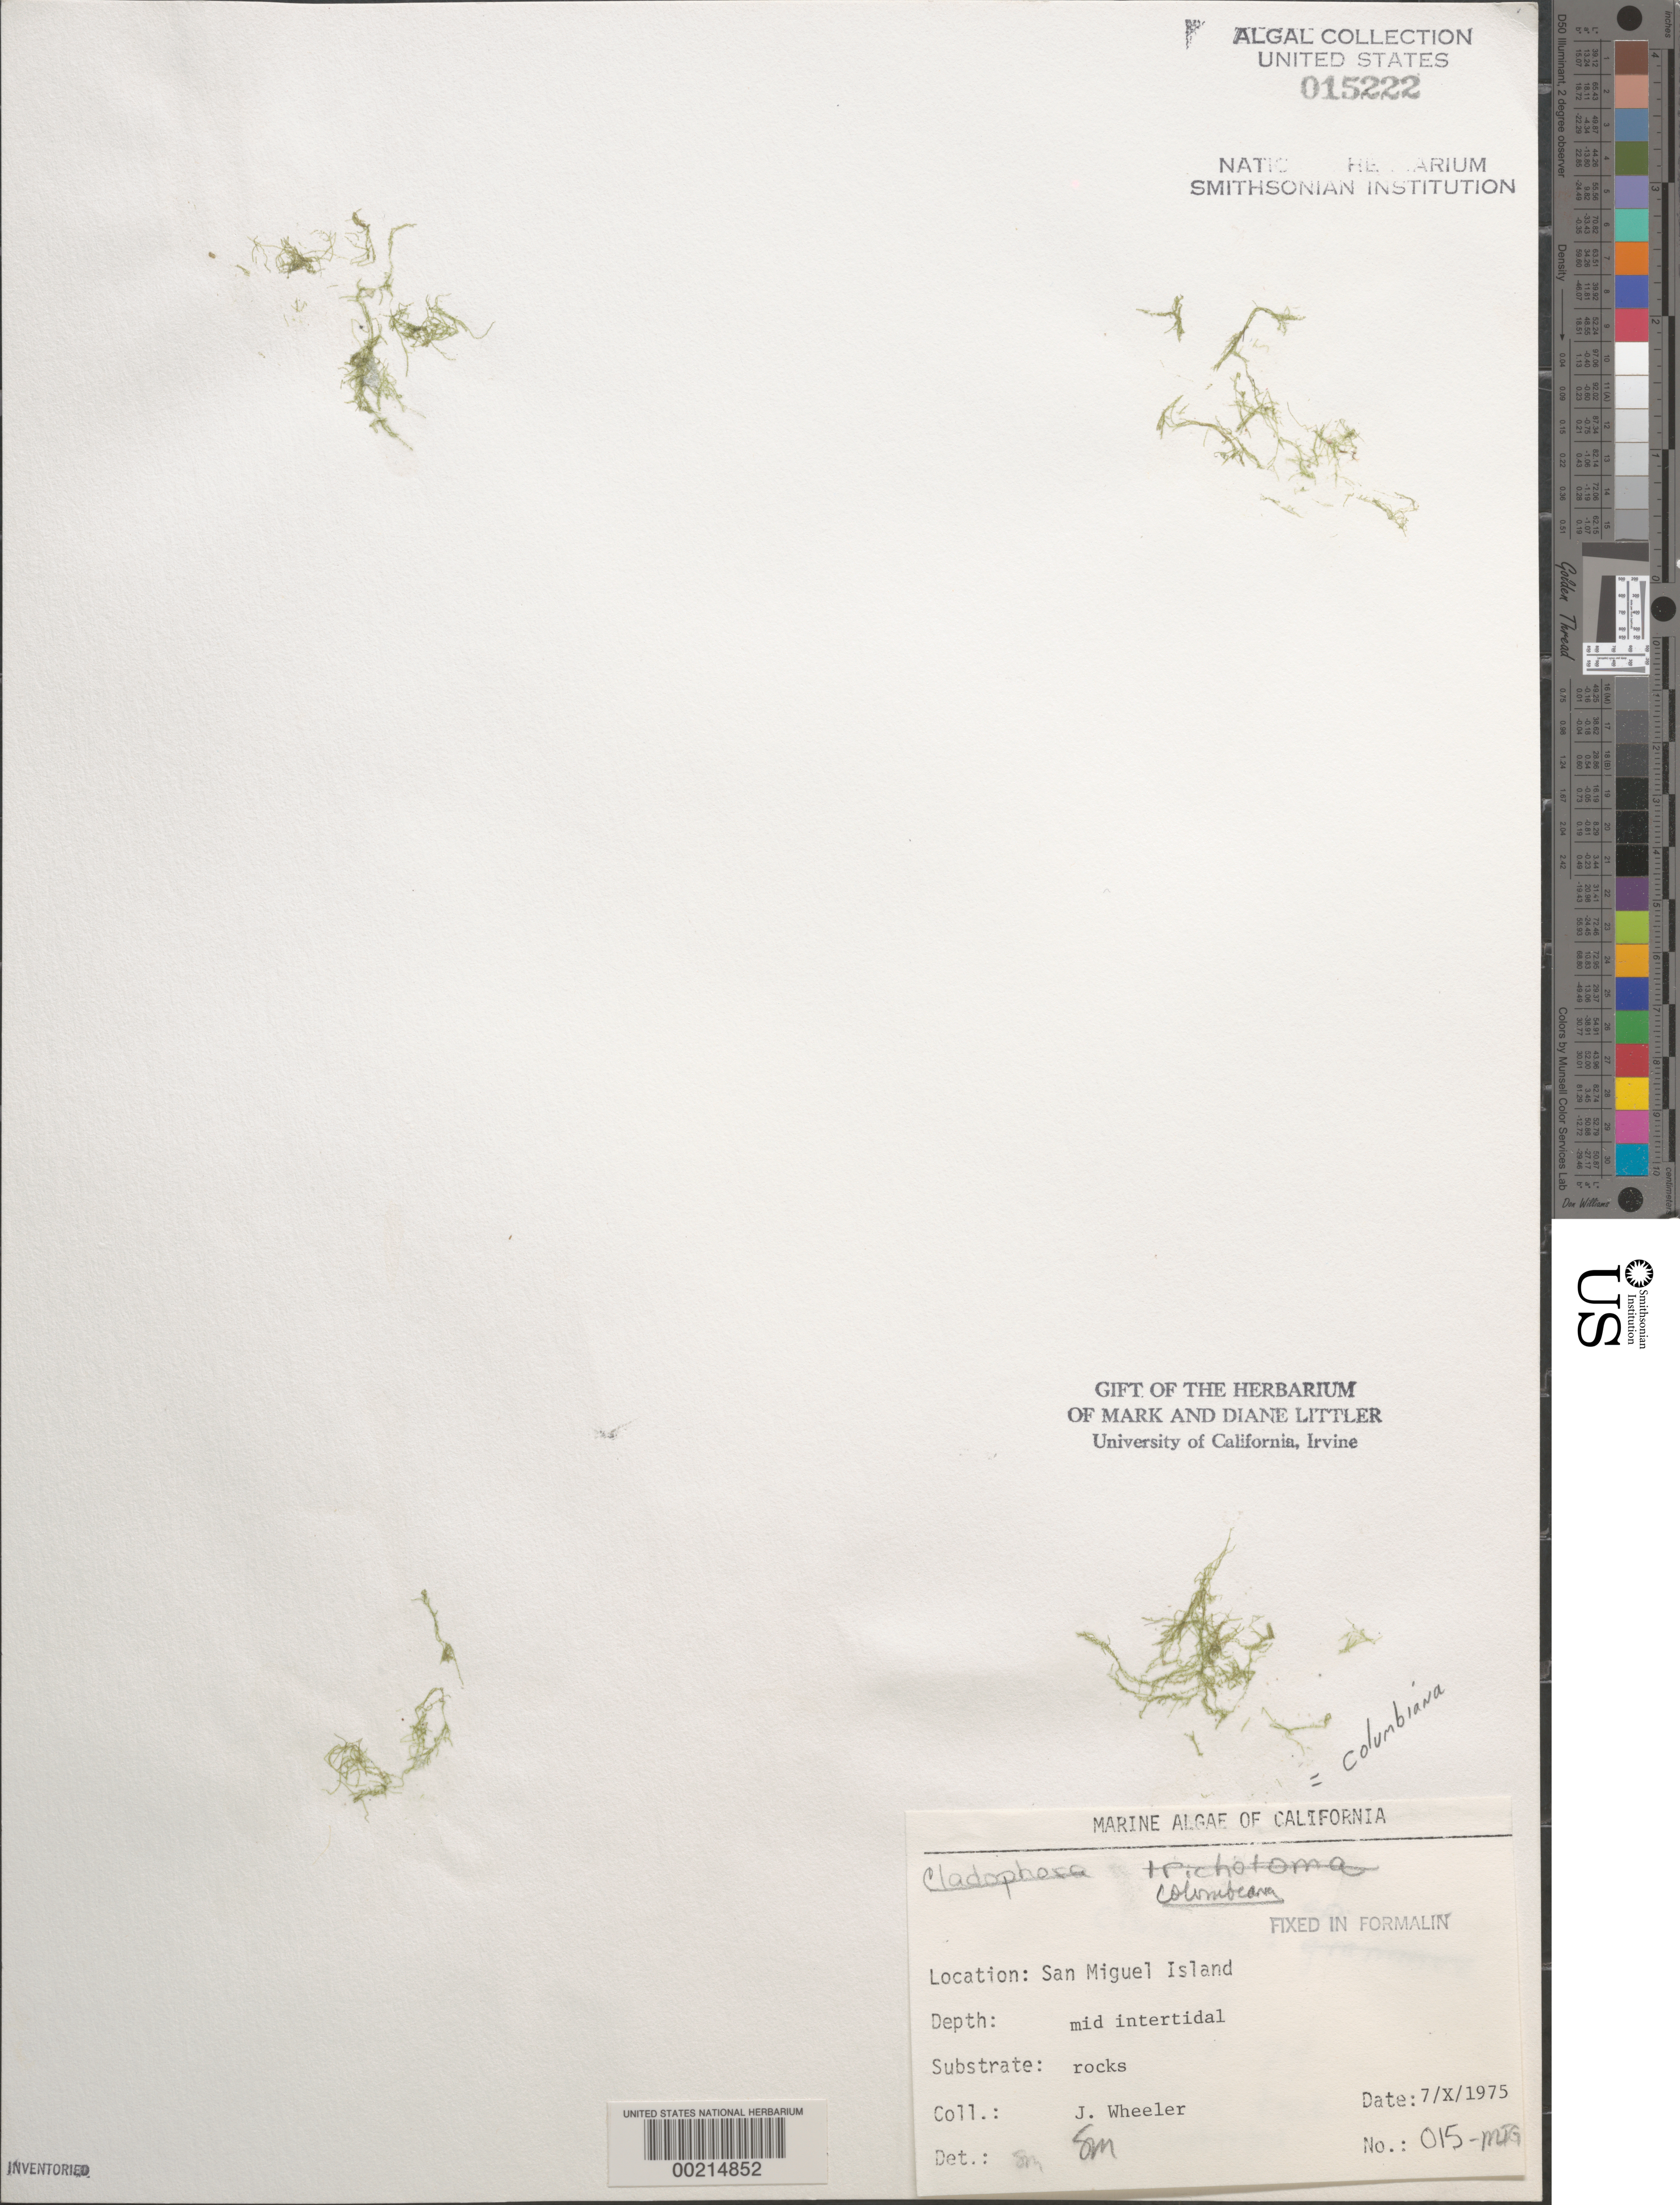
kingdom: Plantae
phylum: Chlorophyta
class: Ulvophyceae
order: Cladophorales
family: Cladophoraceae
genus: Cladophora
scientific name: Cladophora columbiana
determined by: Murray, S. N.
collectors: J. L. Wheeler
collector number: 015-MIG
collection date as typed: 07 Oct 1975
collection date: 1975-10-07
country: United States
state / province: California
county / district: Santa Barbara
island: San Miguel Island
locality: Cuyler Harbor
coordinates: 34 02'55"N, 120 20'08"W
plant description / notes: BLM-SOCALBIGHT Rocky Intertidal Survey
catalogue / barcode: US 15222